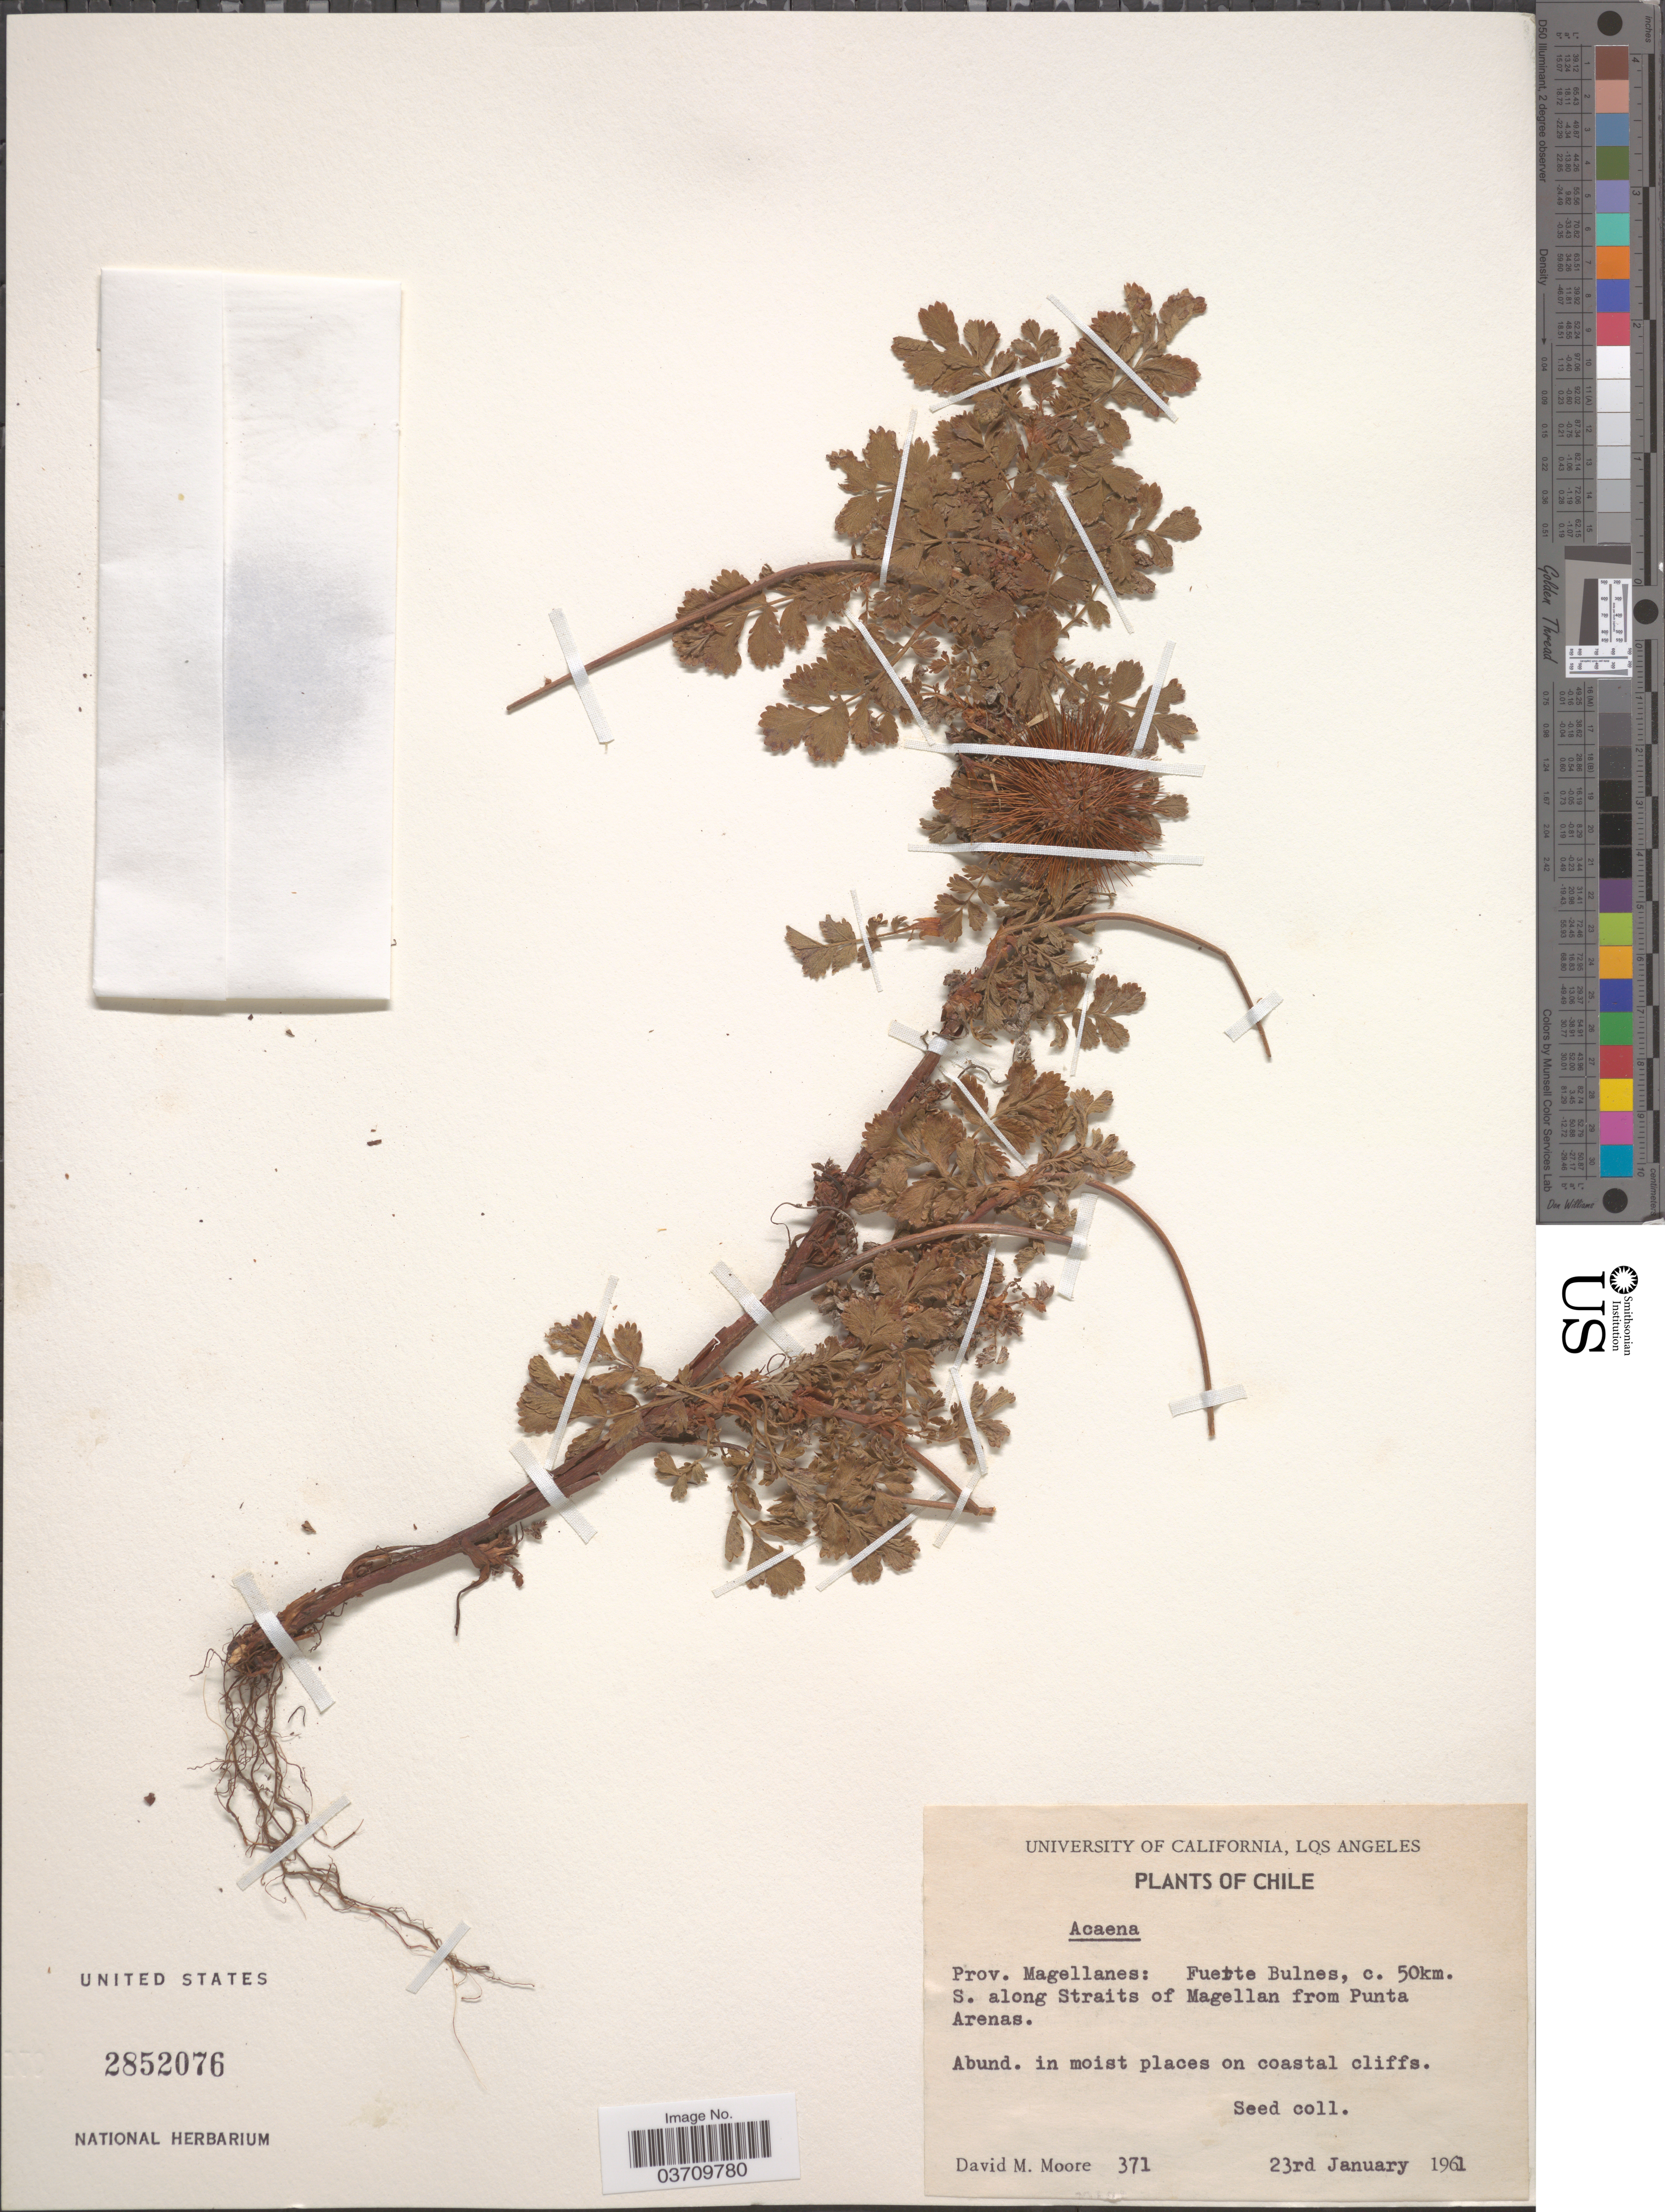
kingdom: Plantae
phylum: Tracheophyta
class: Magnoliopsida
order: Rosales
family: Rosaceae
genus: Acaena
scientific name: Acaena sp.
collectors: D. Moore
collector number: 371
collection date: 1961-01-23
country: Chile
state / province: Magallanes y de la Antártica Chilena (XII)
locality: Prov. Magellanes: Fuerte Bulnes, ca. 50km. S. along Straits of Magellan from Punta Arenas.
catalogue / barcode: US 2852076